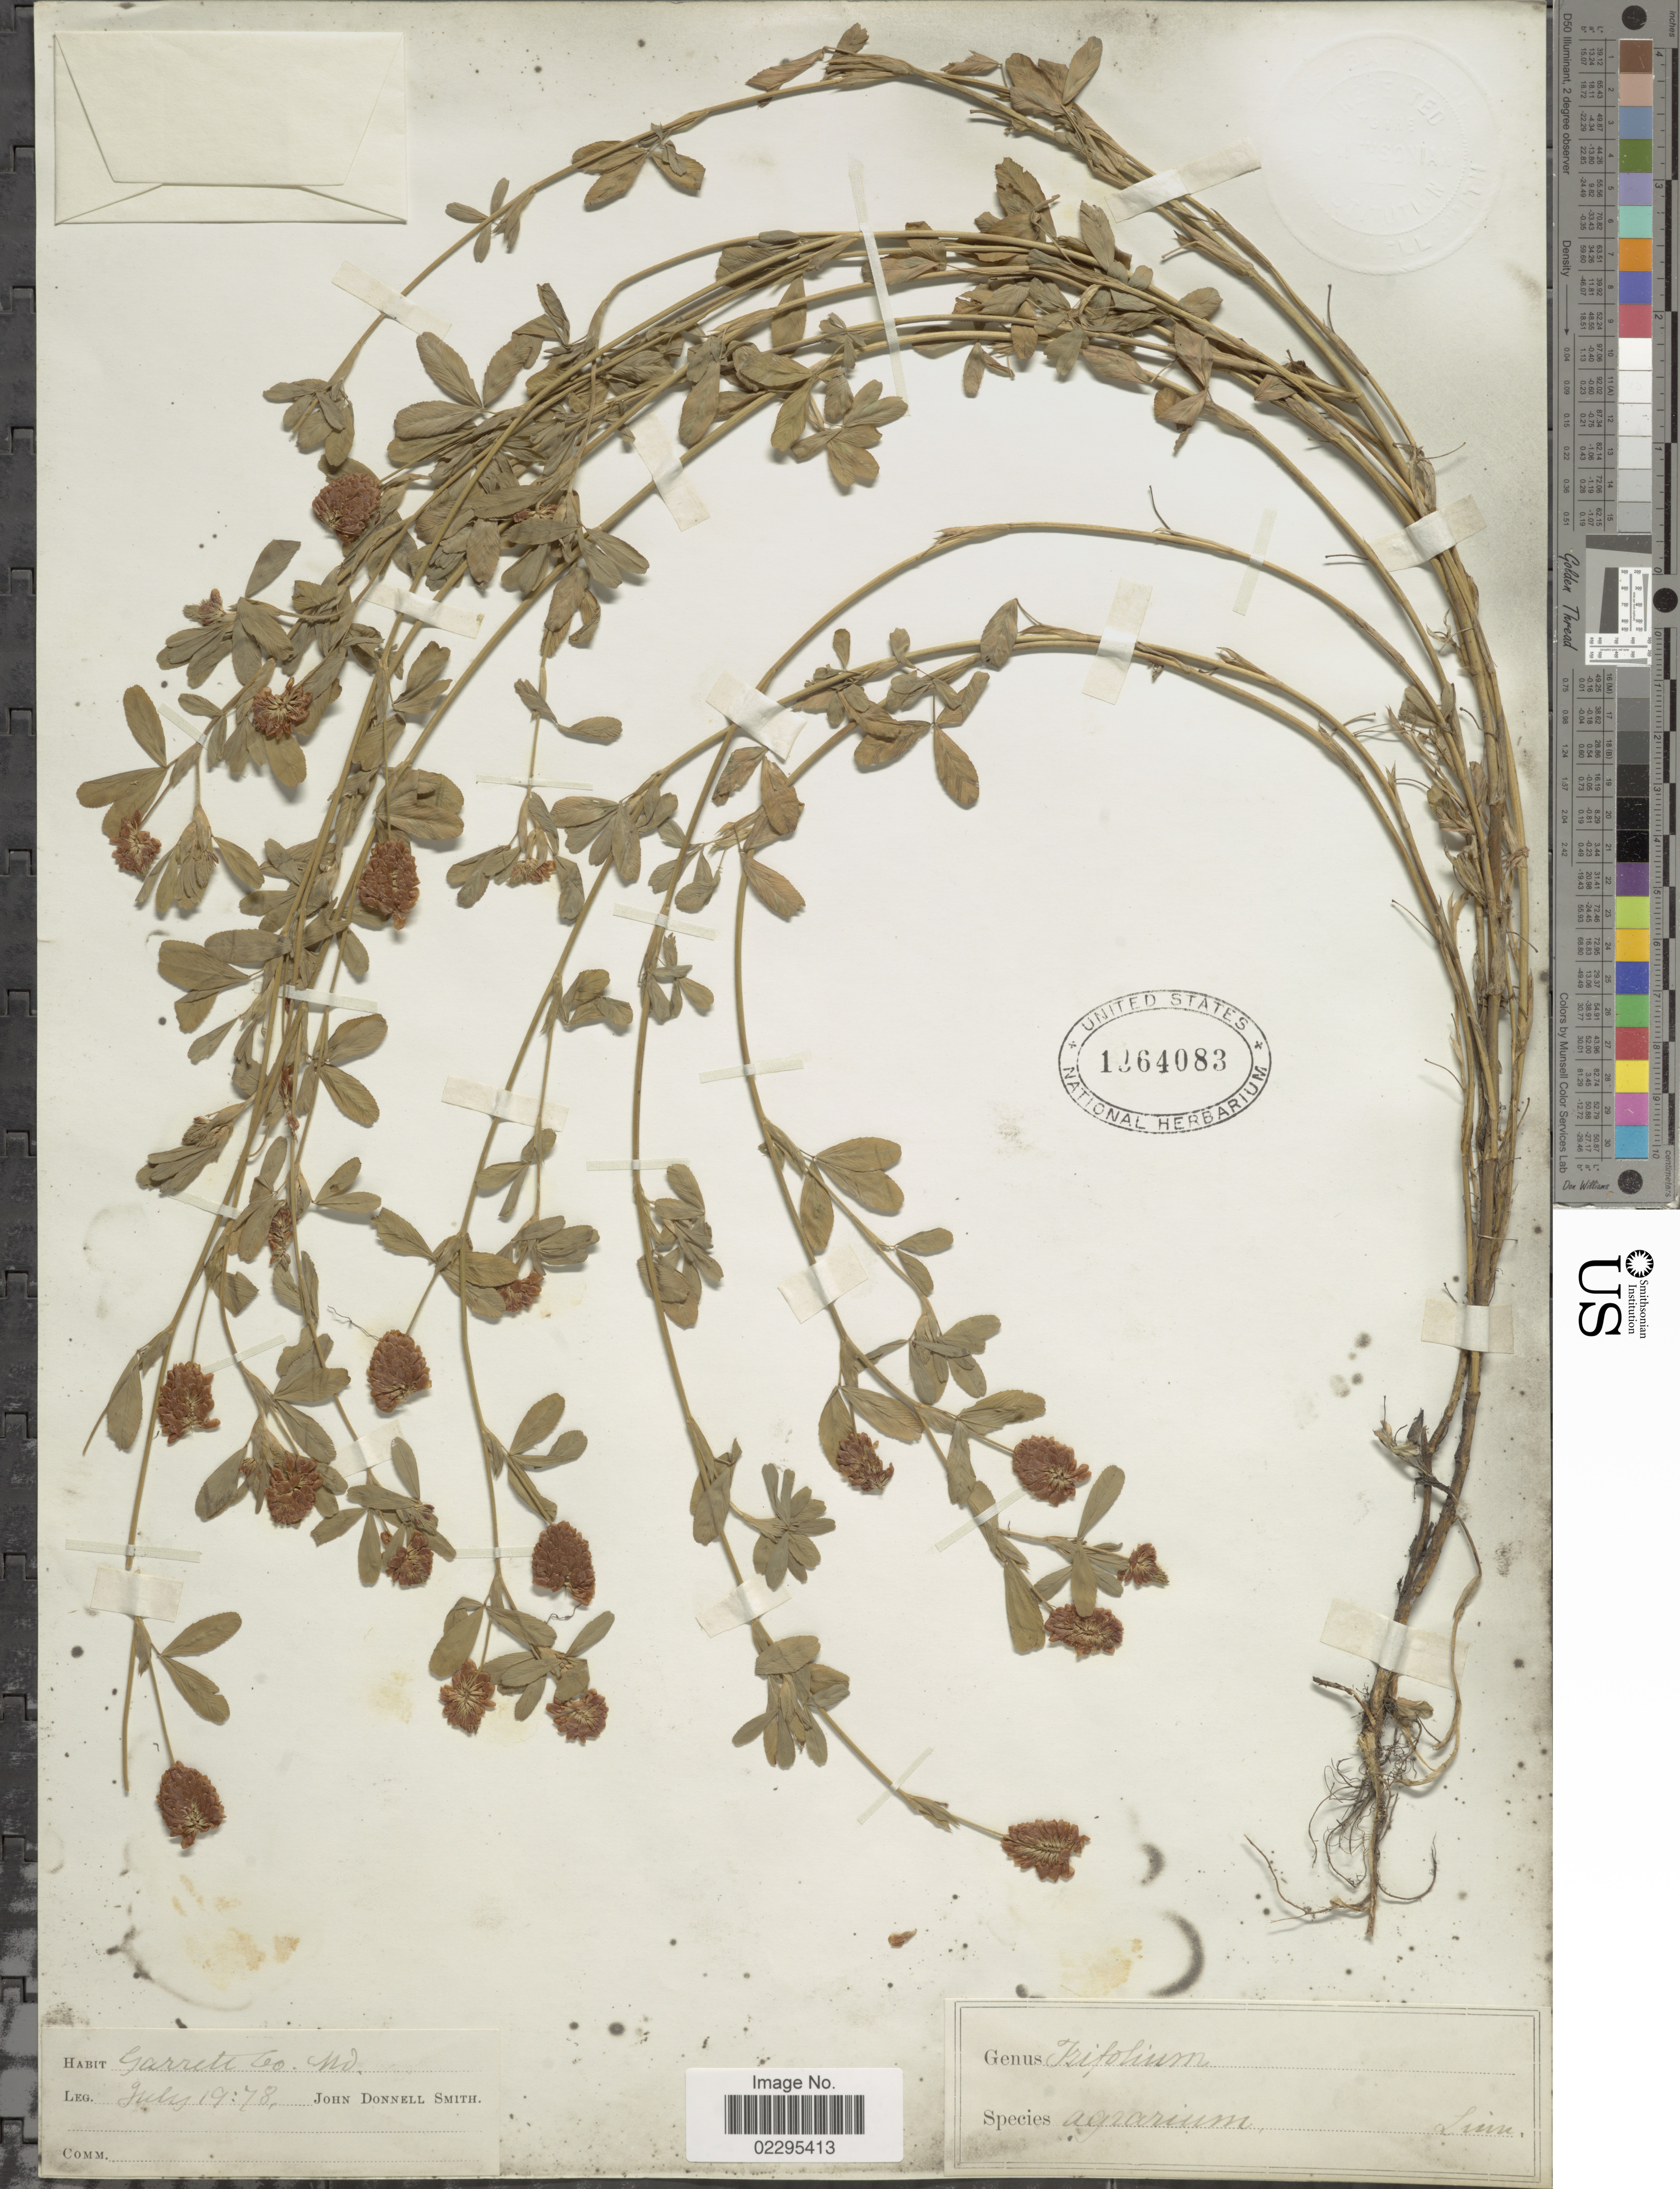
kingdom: Plantae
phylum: Tracheophyta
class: Magnoliopsida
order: Fabales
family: Fabaceae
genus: Trifolium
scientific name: Trifolium agrarium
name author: L.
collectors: J. Donnell Smith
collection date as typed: Transcribed d/m/y: 19/7/78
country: United States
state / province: Maryland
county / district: Garrett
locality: Garrett Co.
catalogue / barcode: US 1864083